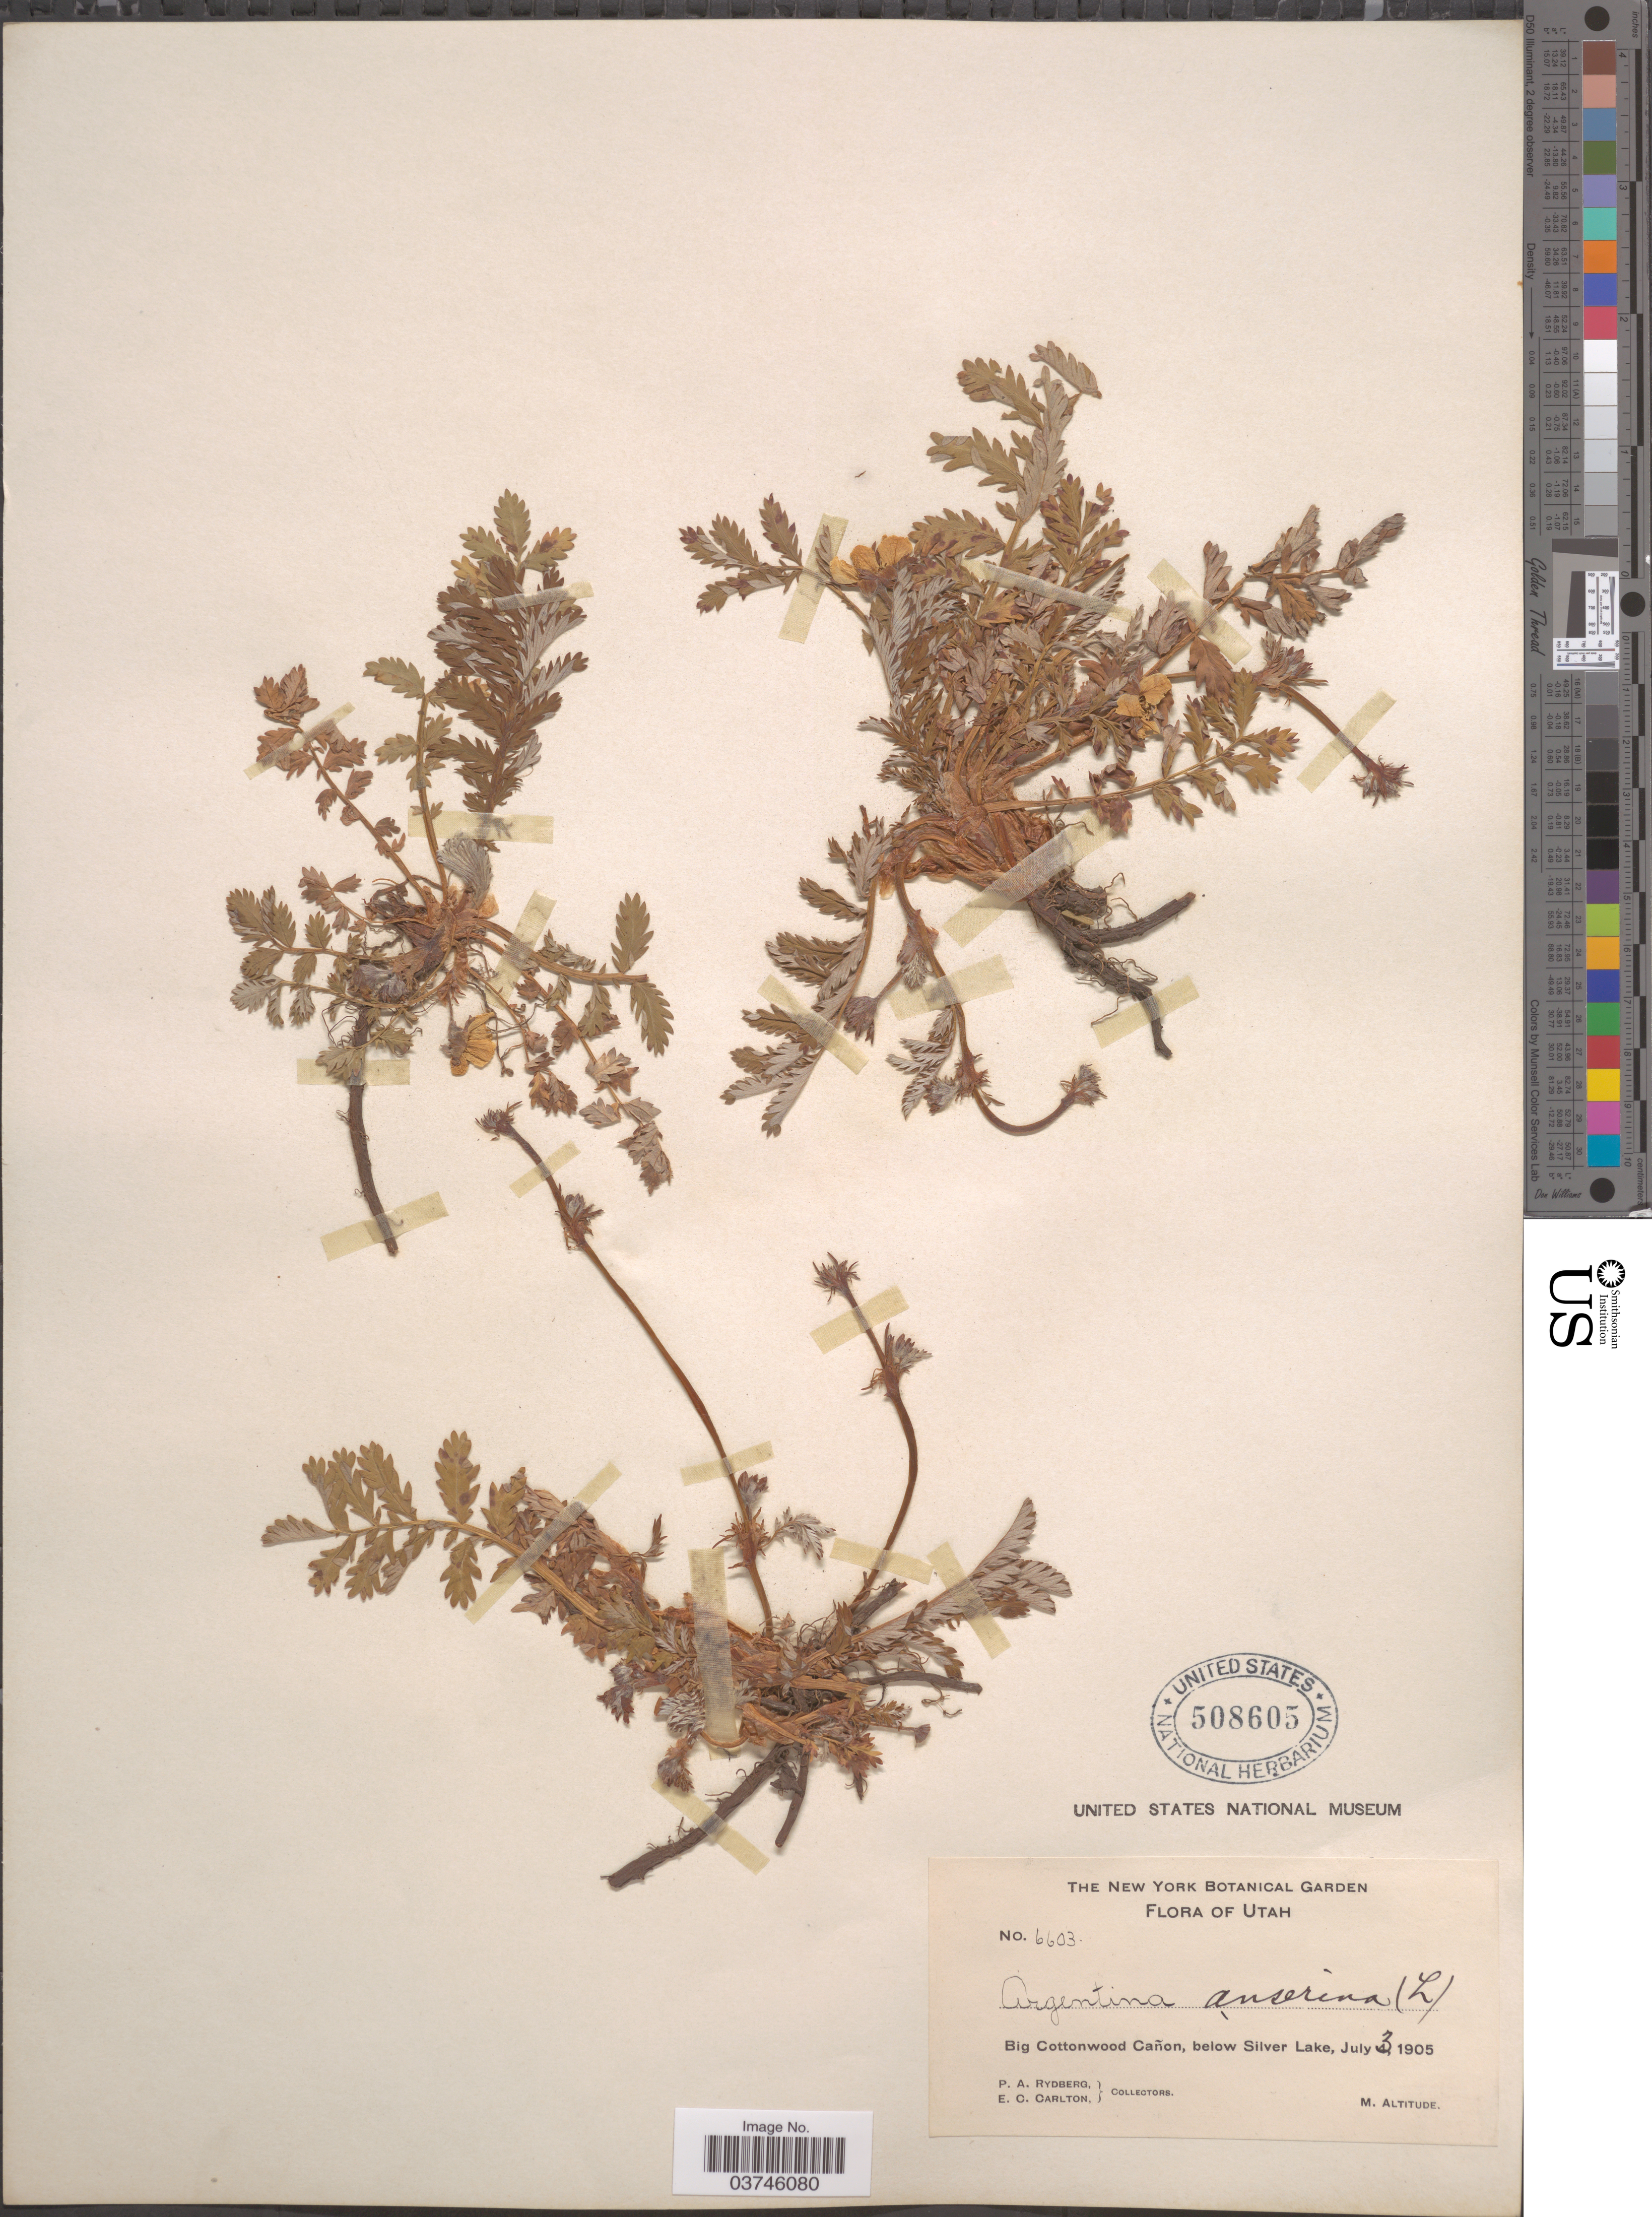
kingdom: Plantae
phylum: Tracheophyta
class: Magnoliopsida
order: Rosales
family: Rosaceae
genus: Argentina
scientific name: Argentina anserina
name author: (L.) Rydb.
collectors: P. A. Rydberg & E. Carlton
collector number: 6603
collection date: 1905-07-03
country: United States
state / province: Utah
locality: Big Cottonwood Cañon, below Silver Lake.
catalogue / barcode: US 508605